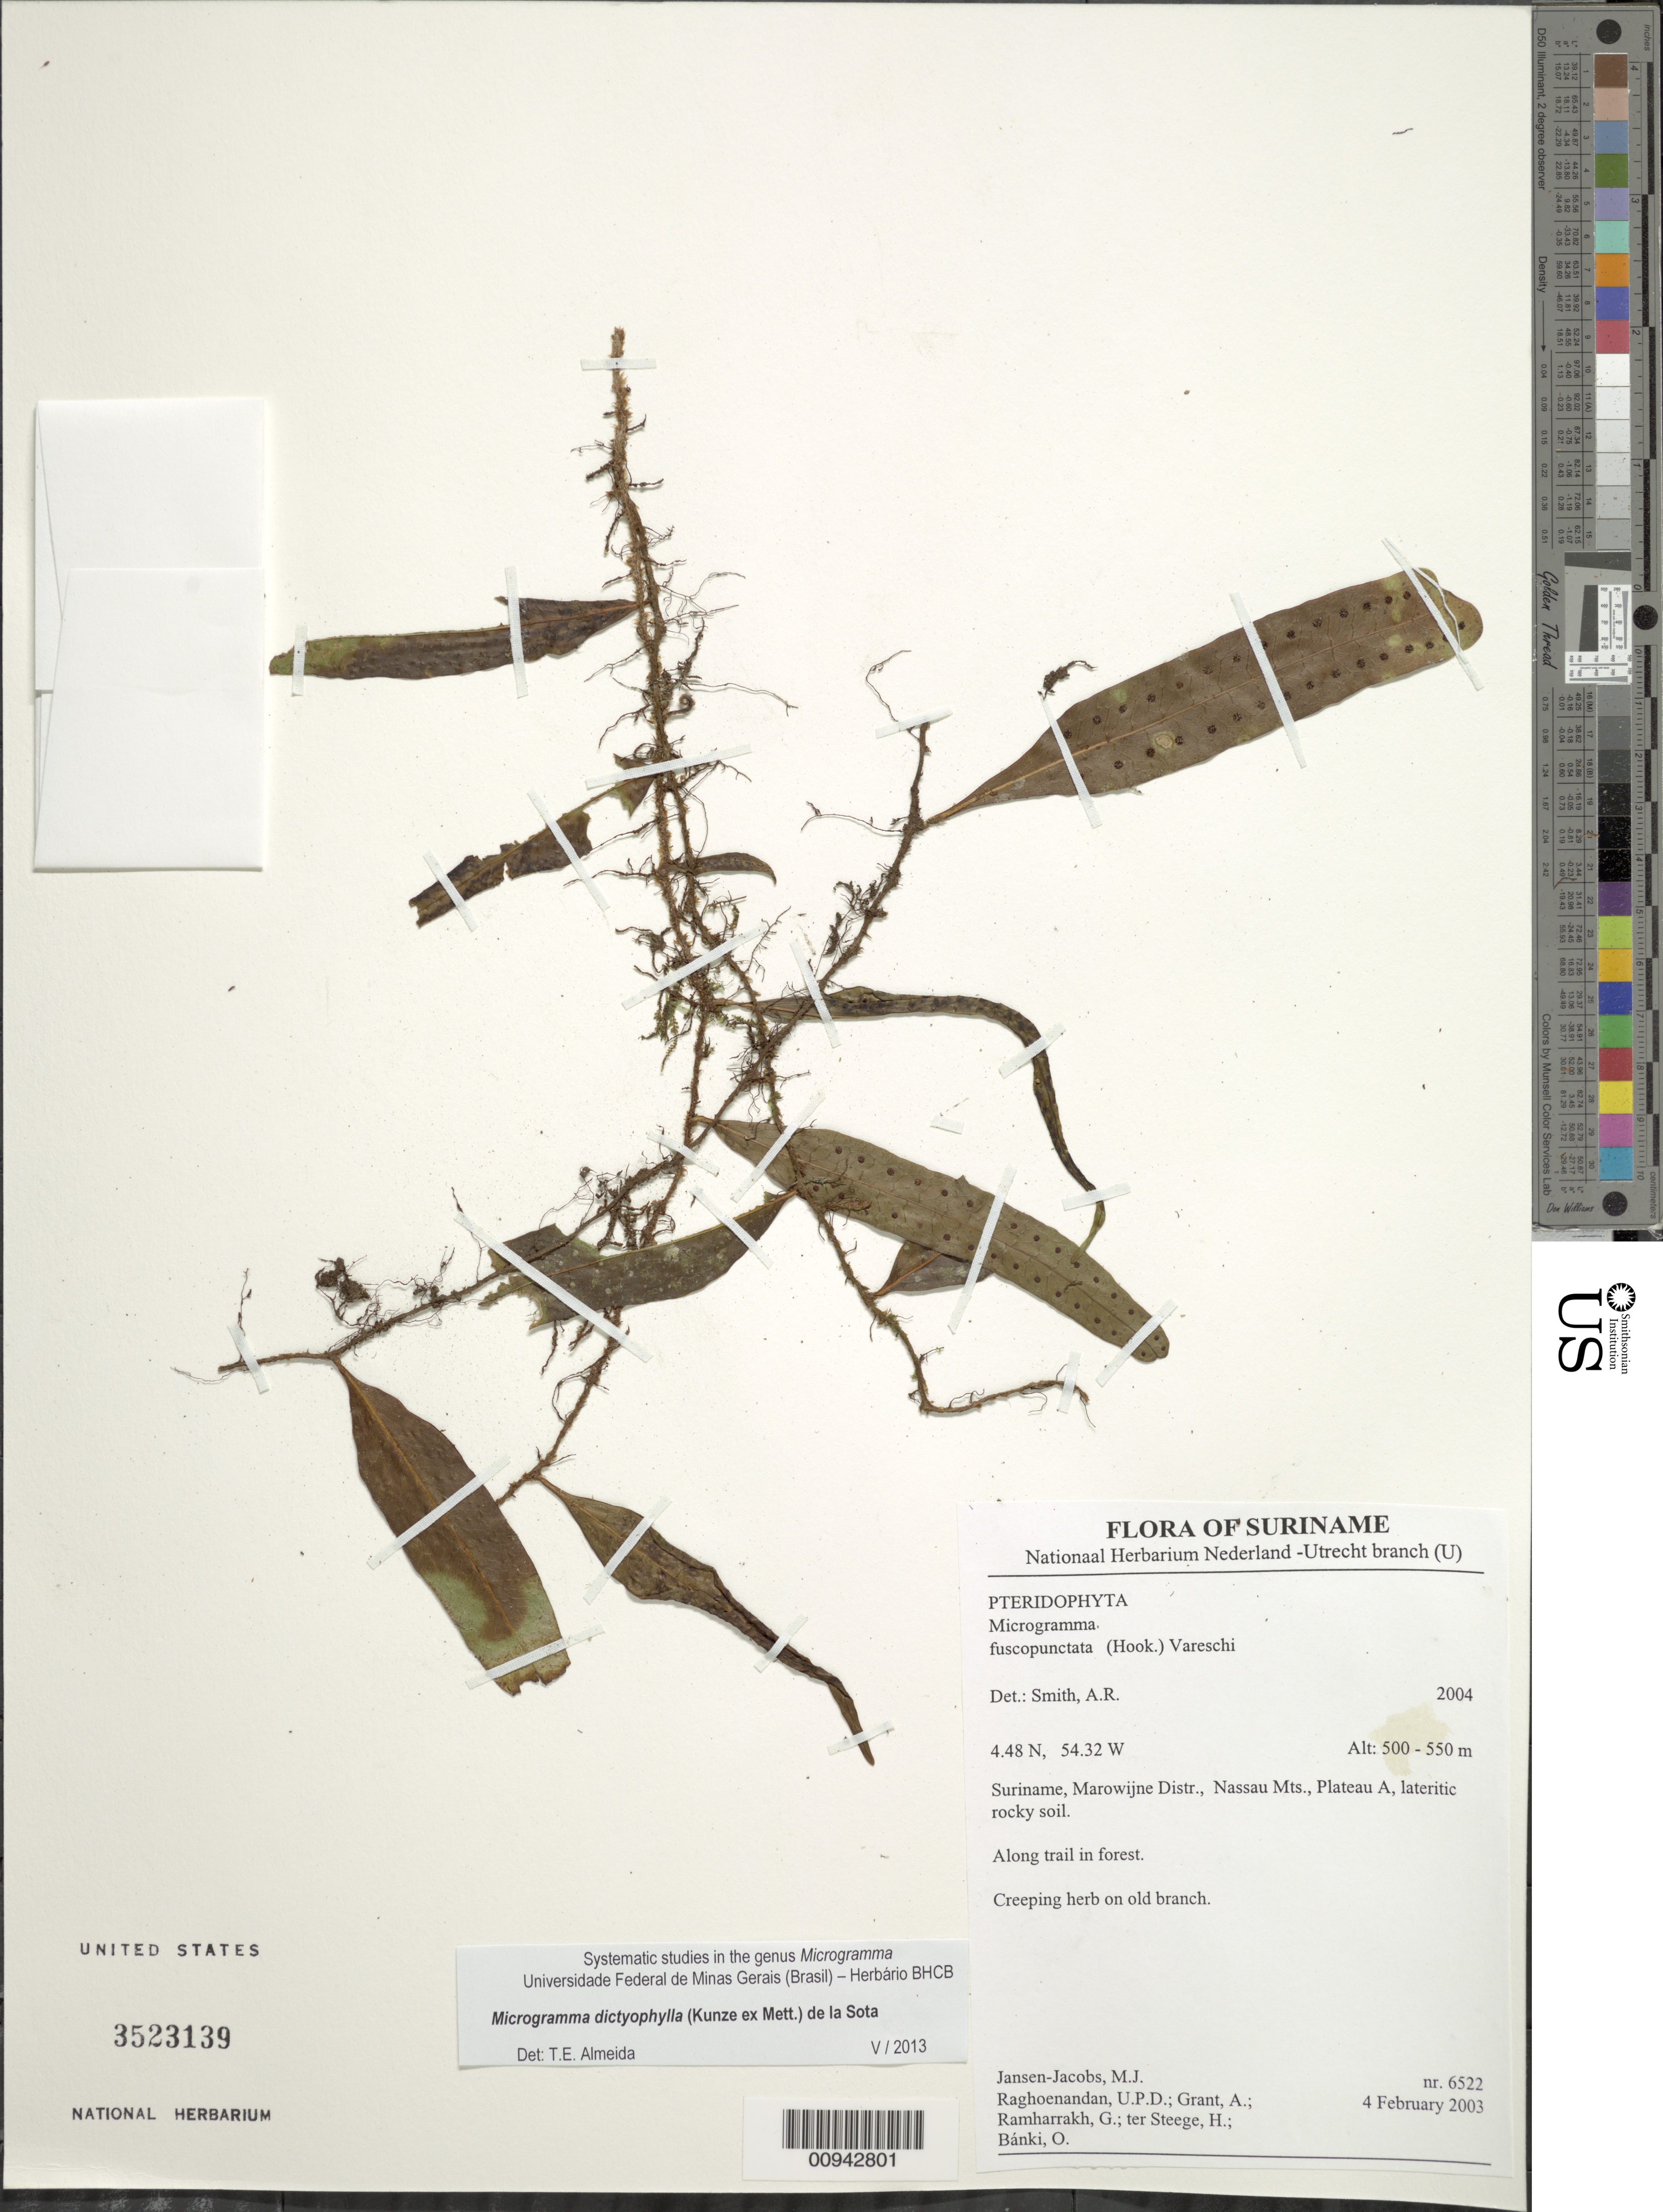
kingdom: Plantae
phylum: Tracheophyta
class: Polypodiopsida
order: Polypodiales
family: Polypodiaceae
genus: Microgramma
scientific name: Microgramma dictyophylla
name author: (Kunze ex Mett.) de la Sota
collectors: M. J. Jansen-Jacobs, U. Raghoenandan, A. Grant, G. Ramharrakh, H. ter Steege & O. Bánki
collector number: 6522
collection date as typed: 4-Feb-03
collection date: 2003-02-04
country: Suriname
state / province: Marowijne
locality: Nassau Mts., Plateau A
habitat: Lateritic rocky soil. Along trail in forest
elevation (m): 500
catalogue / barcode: US 3523139